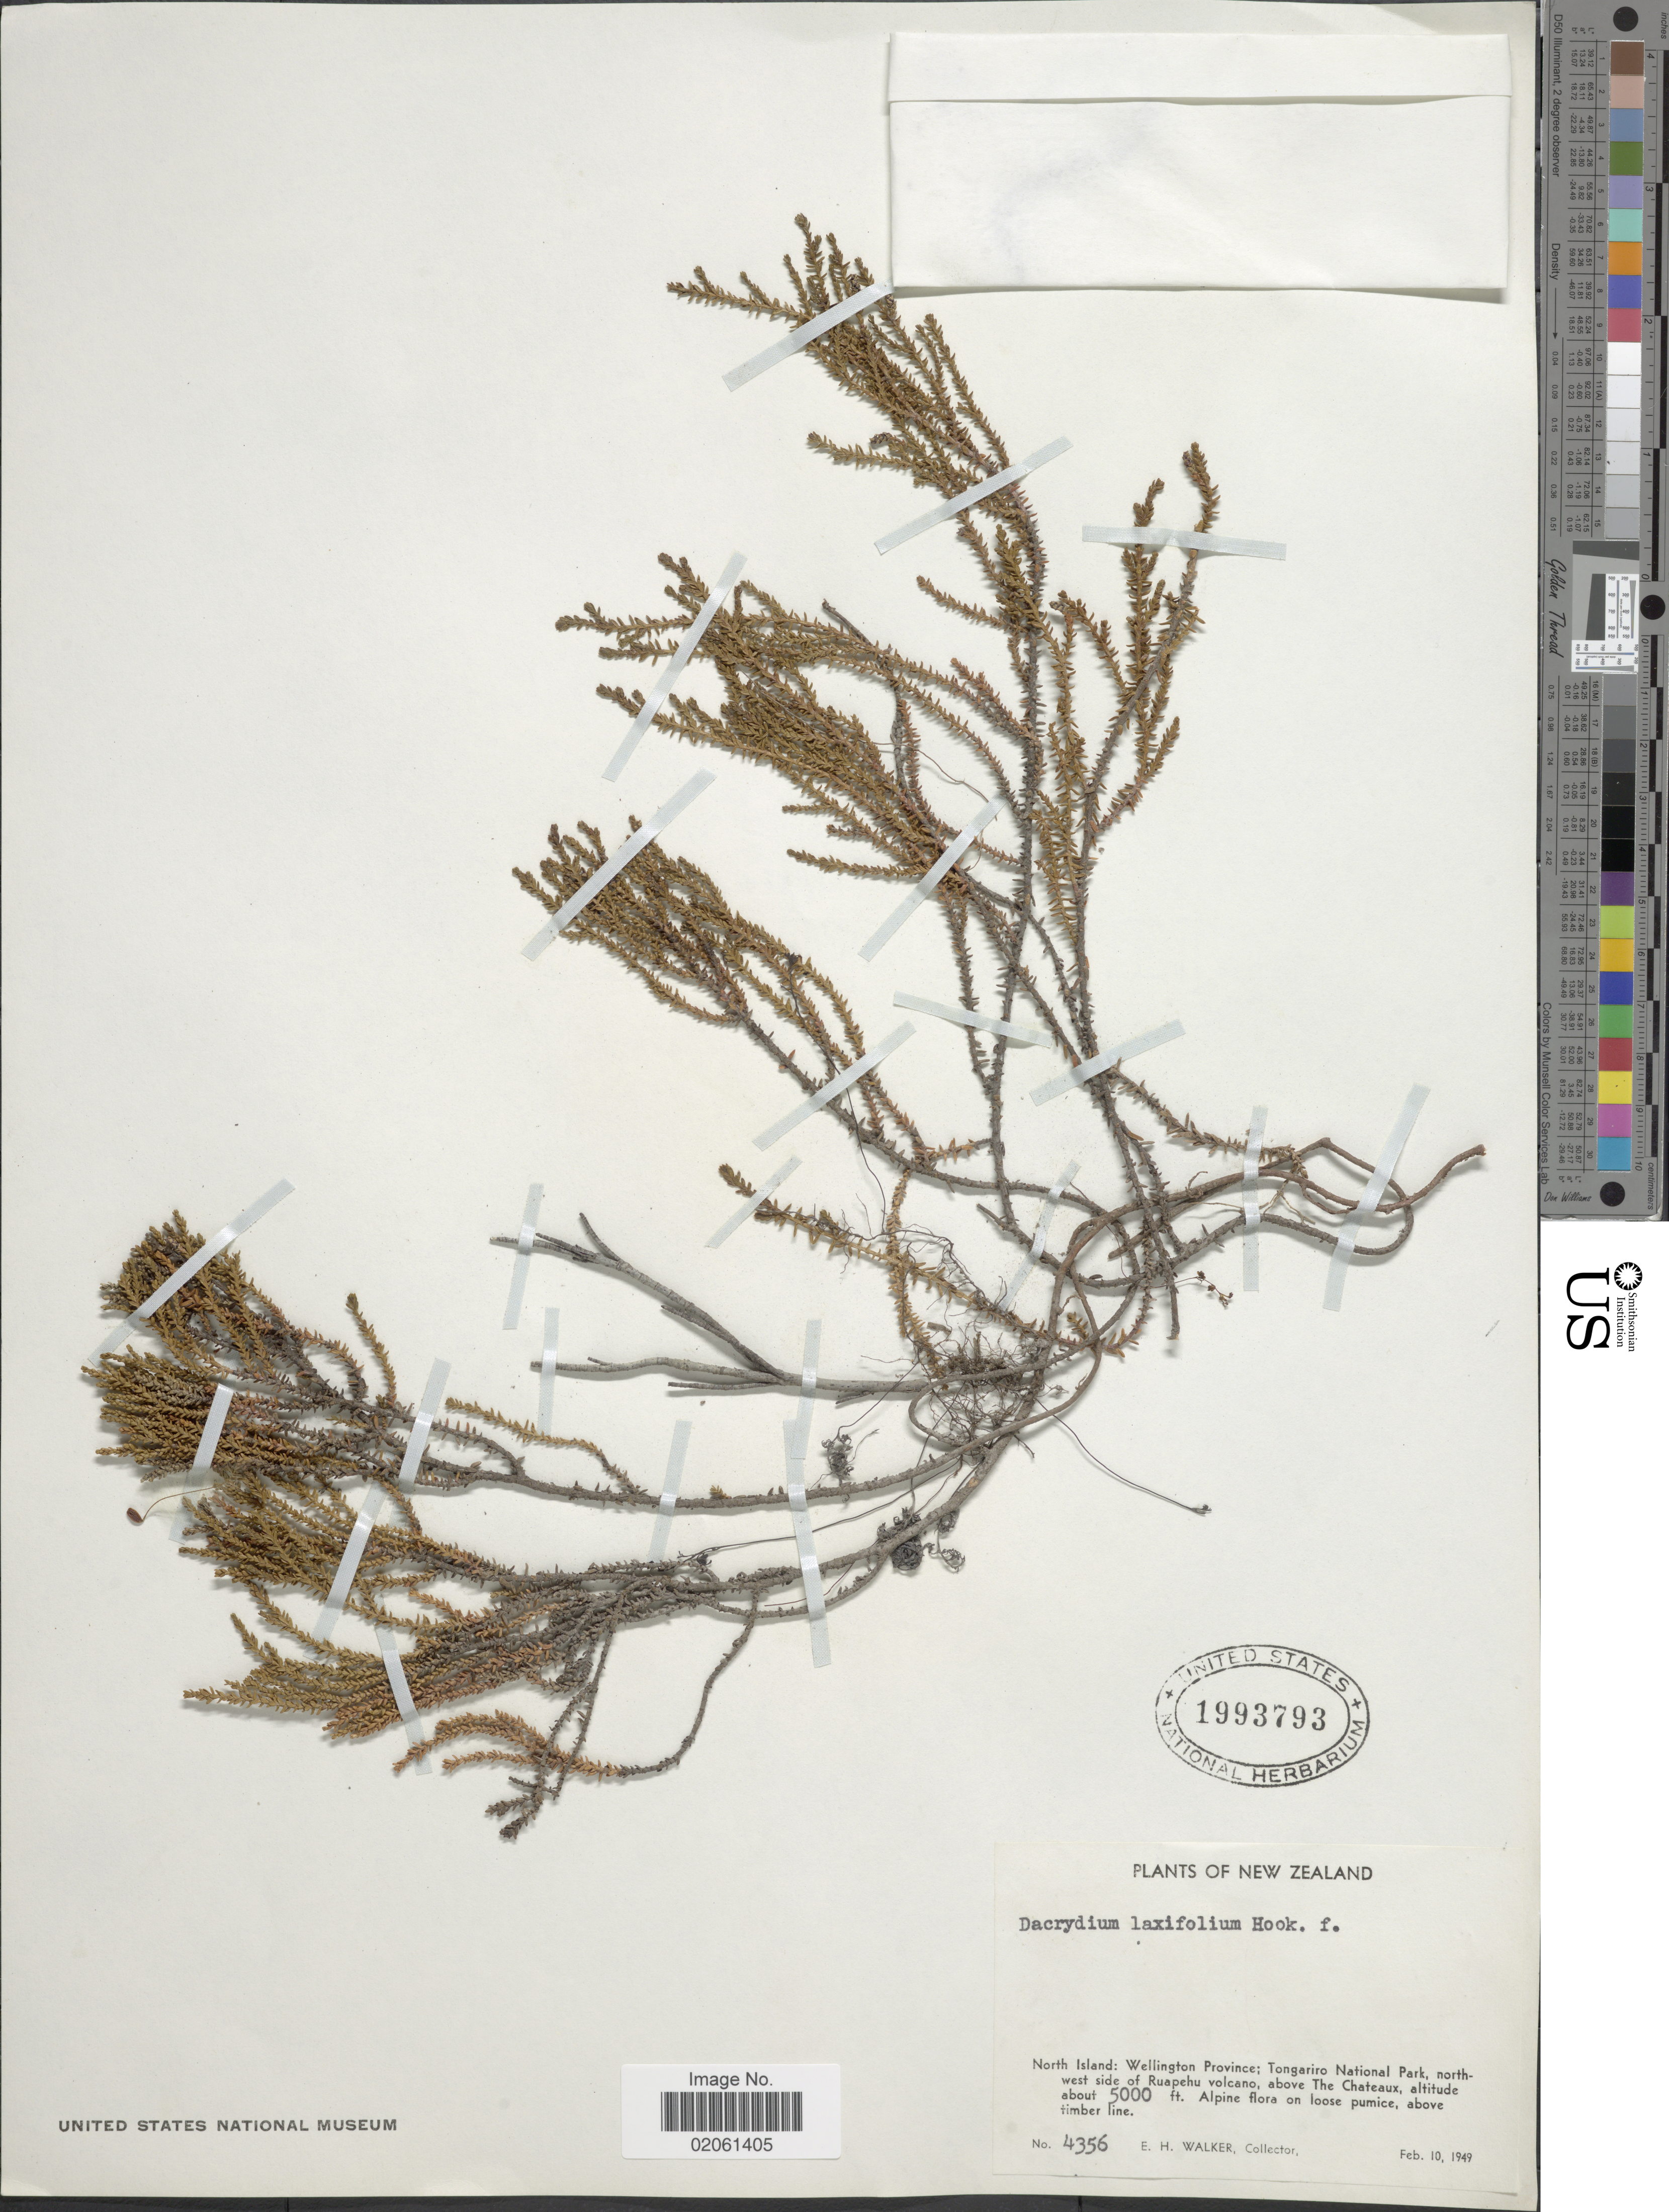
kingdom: Plantae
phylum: Tracheophyta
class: Pinopsida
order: Pinales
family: Podocarpaceae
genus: Dacrydium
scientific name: Dacrydium laxifolium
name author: Hook. f.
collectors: E. H. Walker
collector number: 4356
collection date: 1949-02-10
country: New Zealand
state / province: Wellington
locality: North Island: Tongariro National Park, northwest side of Ruapehu volcano, above the Chateaux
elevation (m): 1524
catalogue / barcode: US 1993793